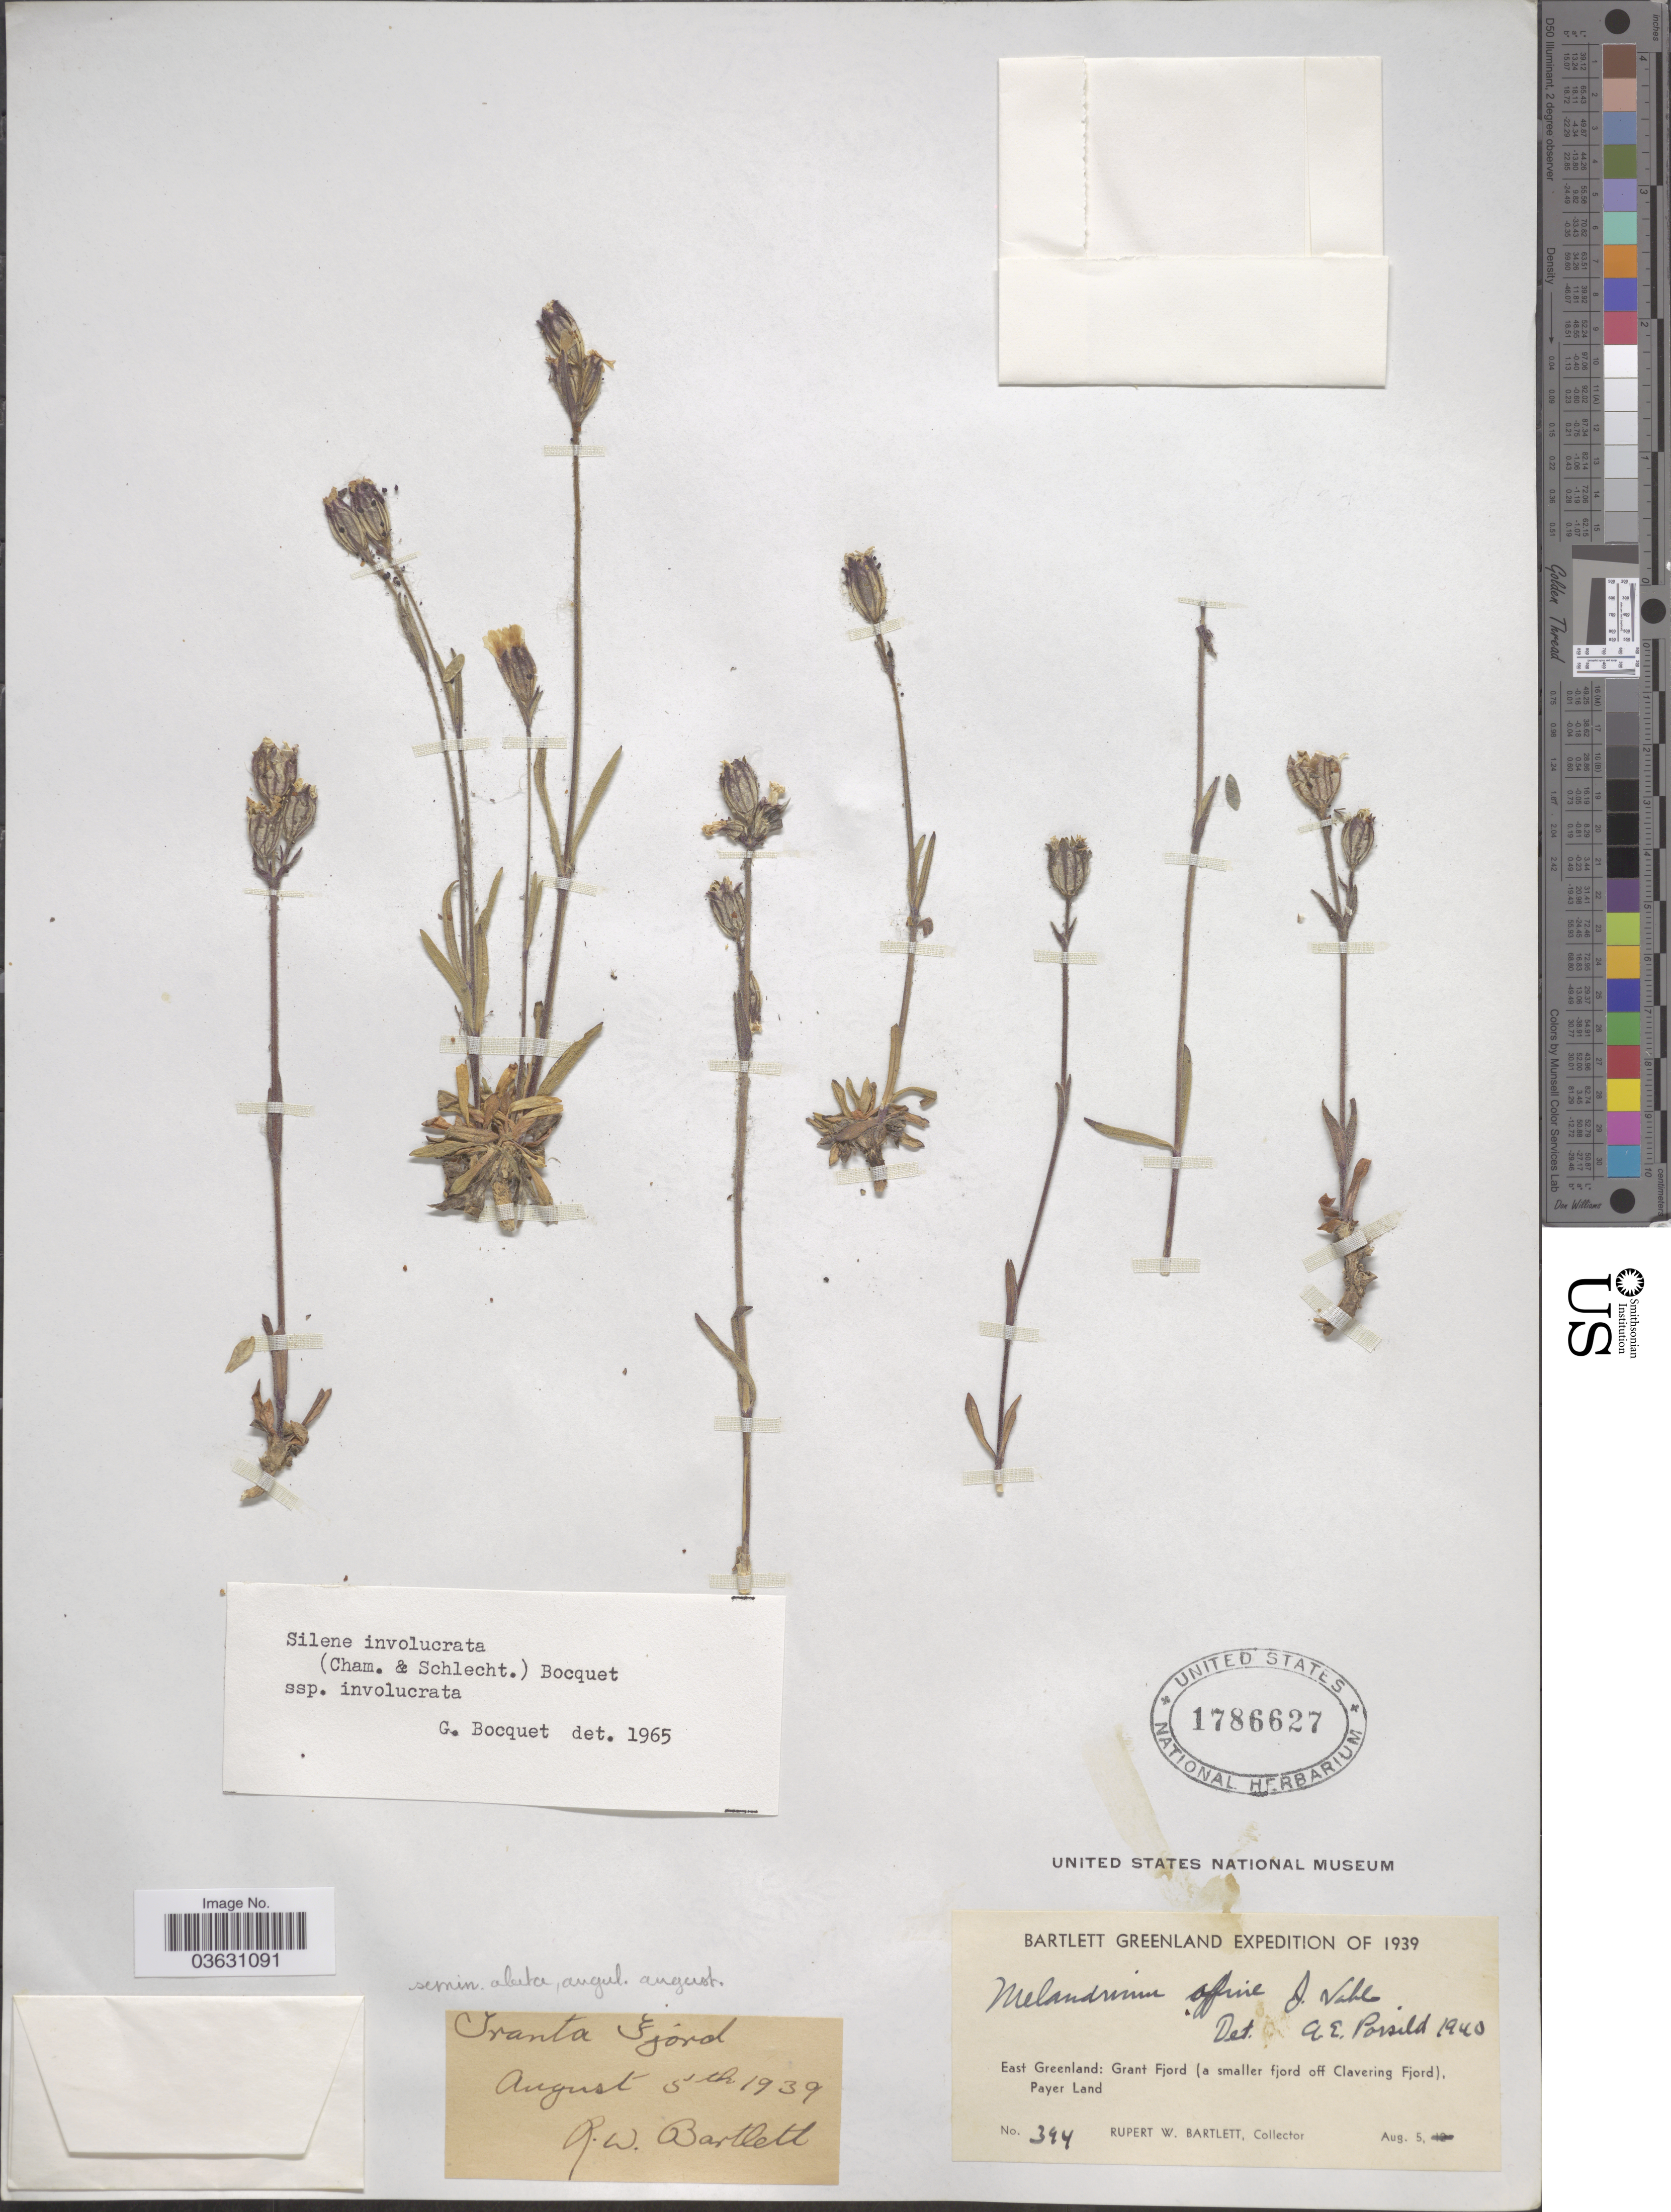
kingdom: Plantae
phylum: Tracheophyta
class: Magnoliopsida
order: Caryophyllales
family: Caryophyllaceae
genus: Silene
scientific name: Silene involucrata subsp. involucrata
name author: (Cham. & Schltdl.) Bocquet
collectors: R. W. Bartlett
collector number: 394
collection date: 1939-08-05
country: Greenland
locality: East Greenland: Grant Fjord (a smaller fjord off Clavering Fjord), Payer Land. Granta Fjord.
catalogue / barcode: US 1786627